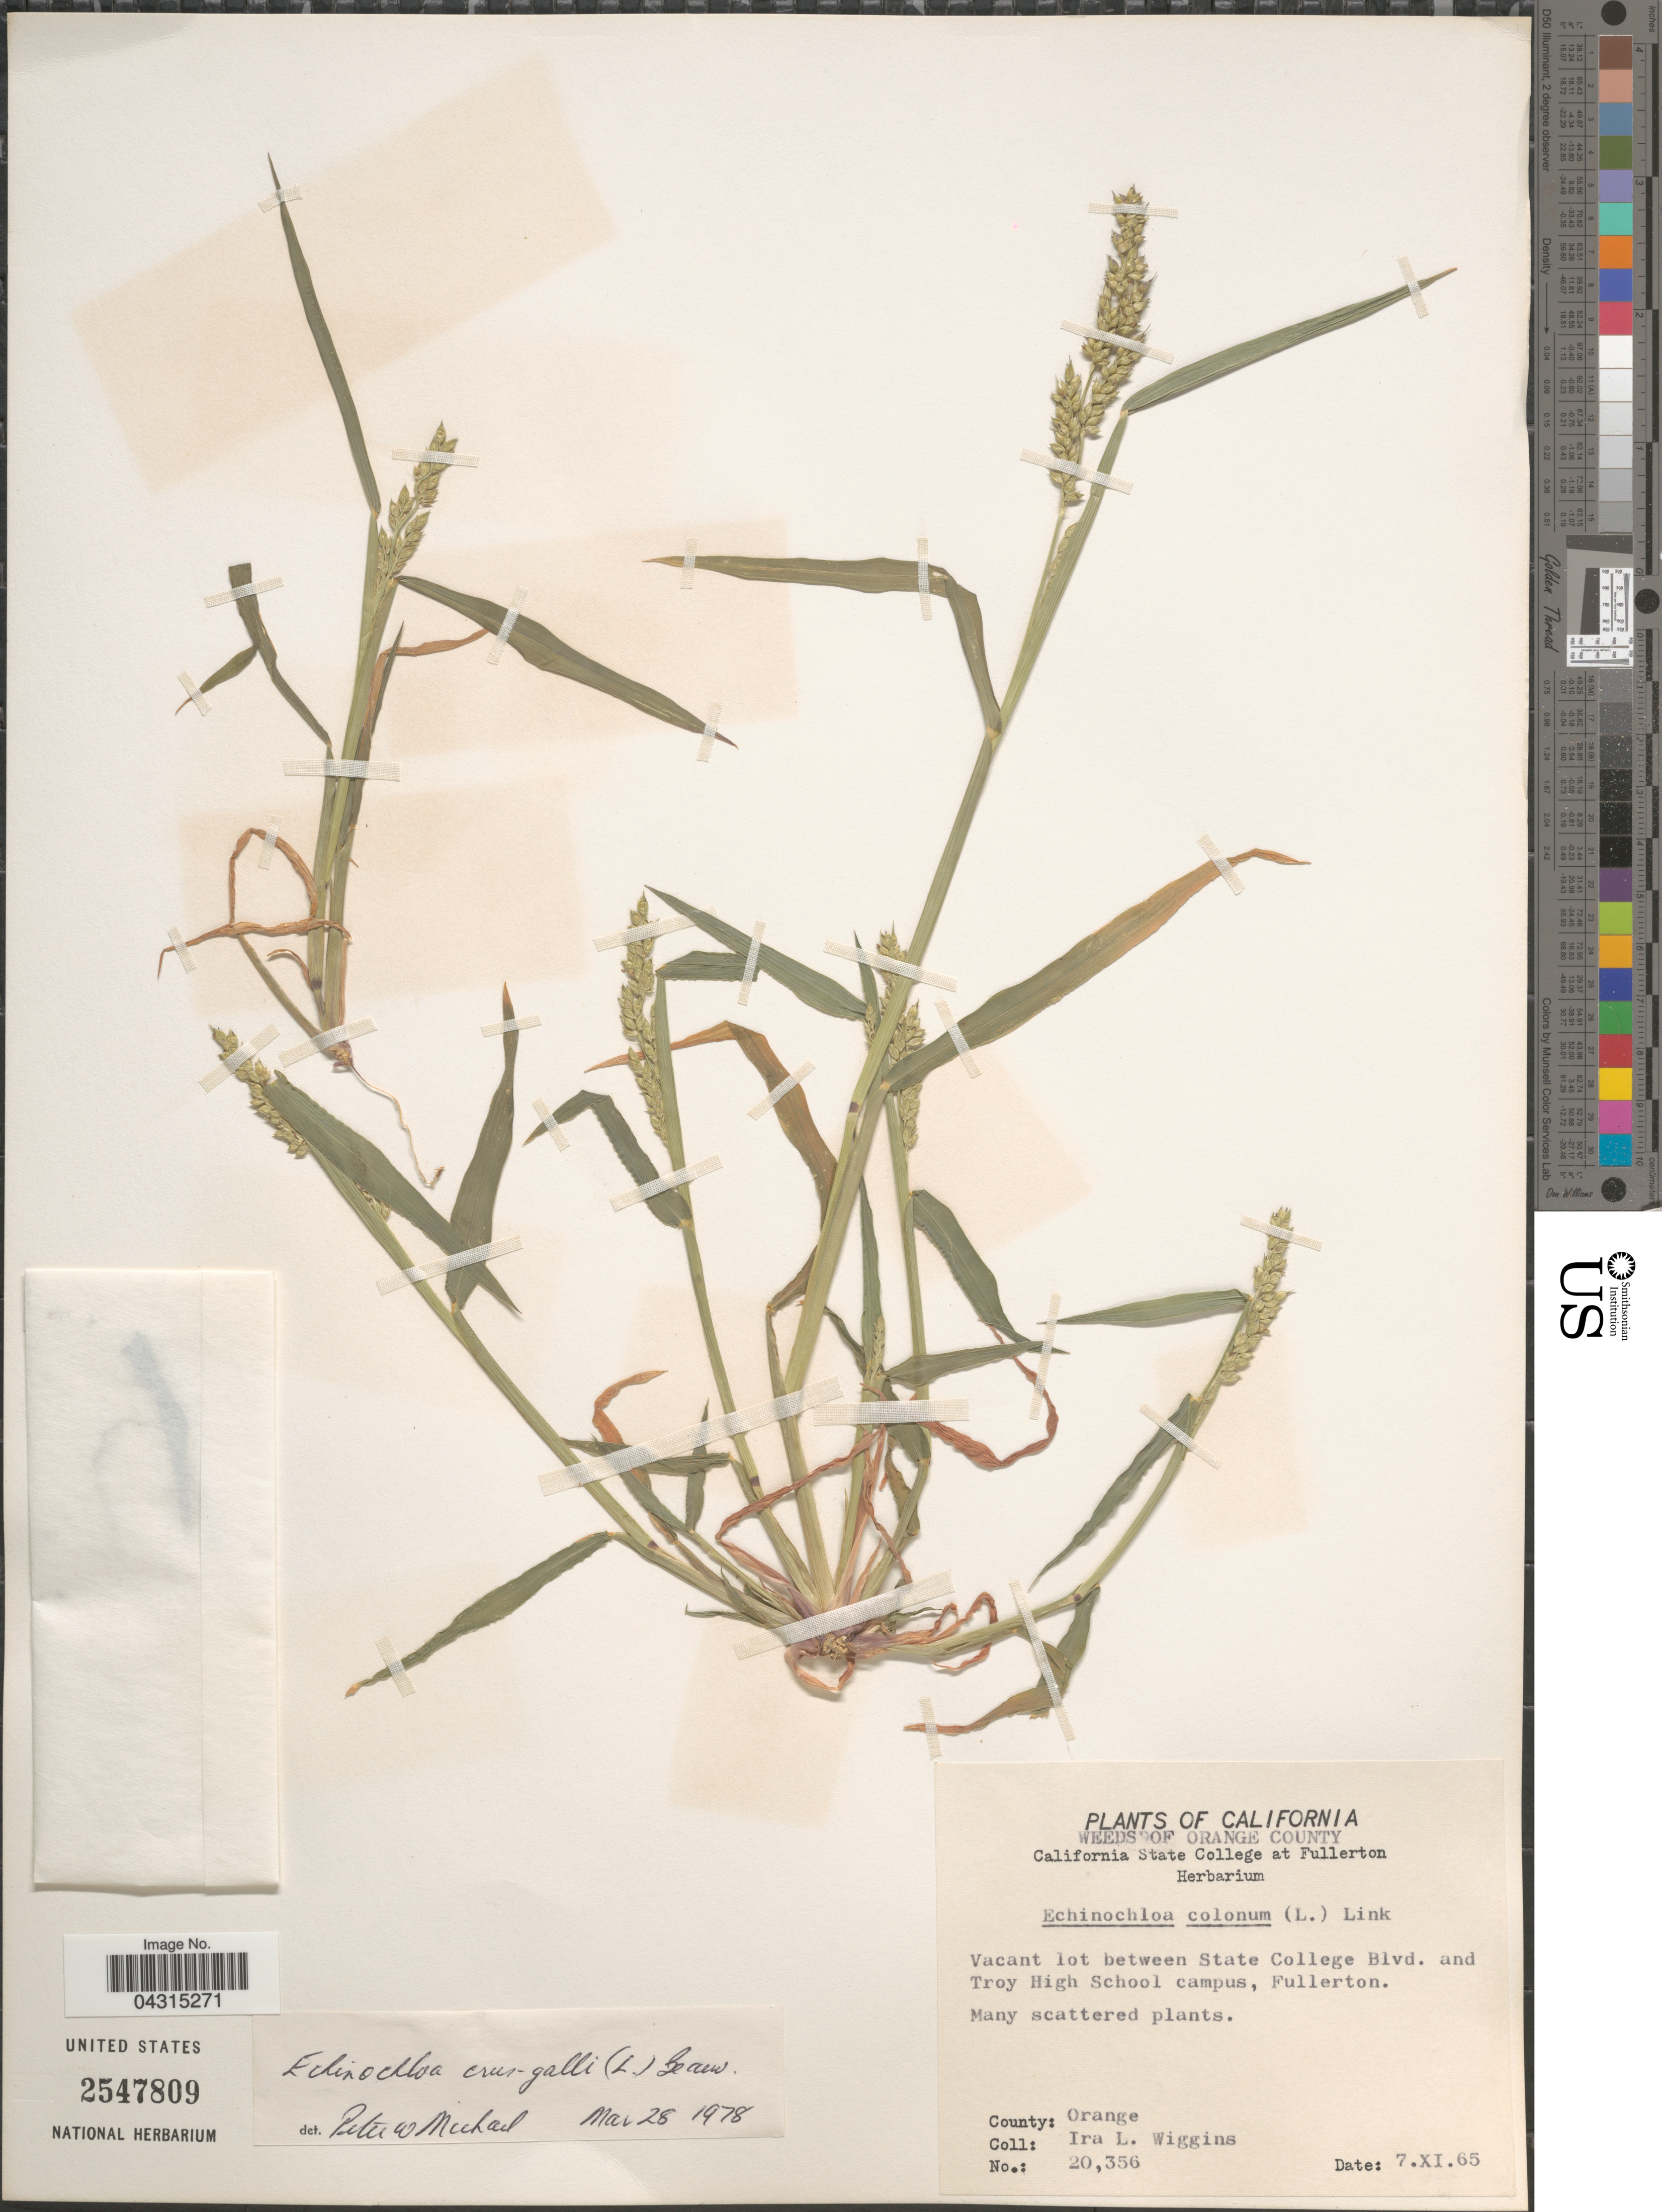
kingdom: Plantae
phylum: Tracheophyta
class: Liliopsida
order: Poales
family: Poaceae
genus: Echinochloa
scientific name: Echinochloa crus-galli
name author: (L.) P. Beauv.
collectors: I. L. Wiggins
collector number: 20356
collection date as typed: Transcribed d/m/y: 7/11/65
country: United States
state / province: California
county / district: Orange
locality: Orange County. Vacant lot between State College Blvd. and Troy High School campus, Fullerton. County: Orange.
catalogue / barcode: US 2547809